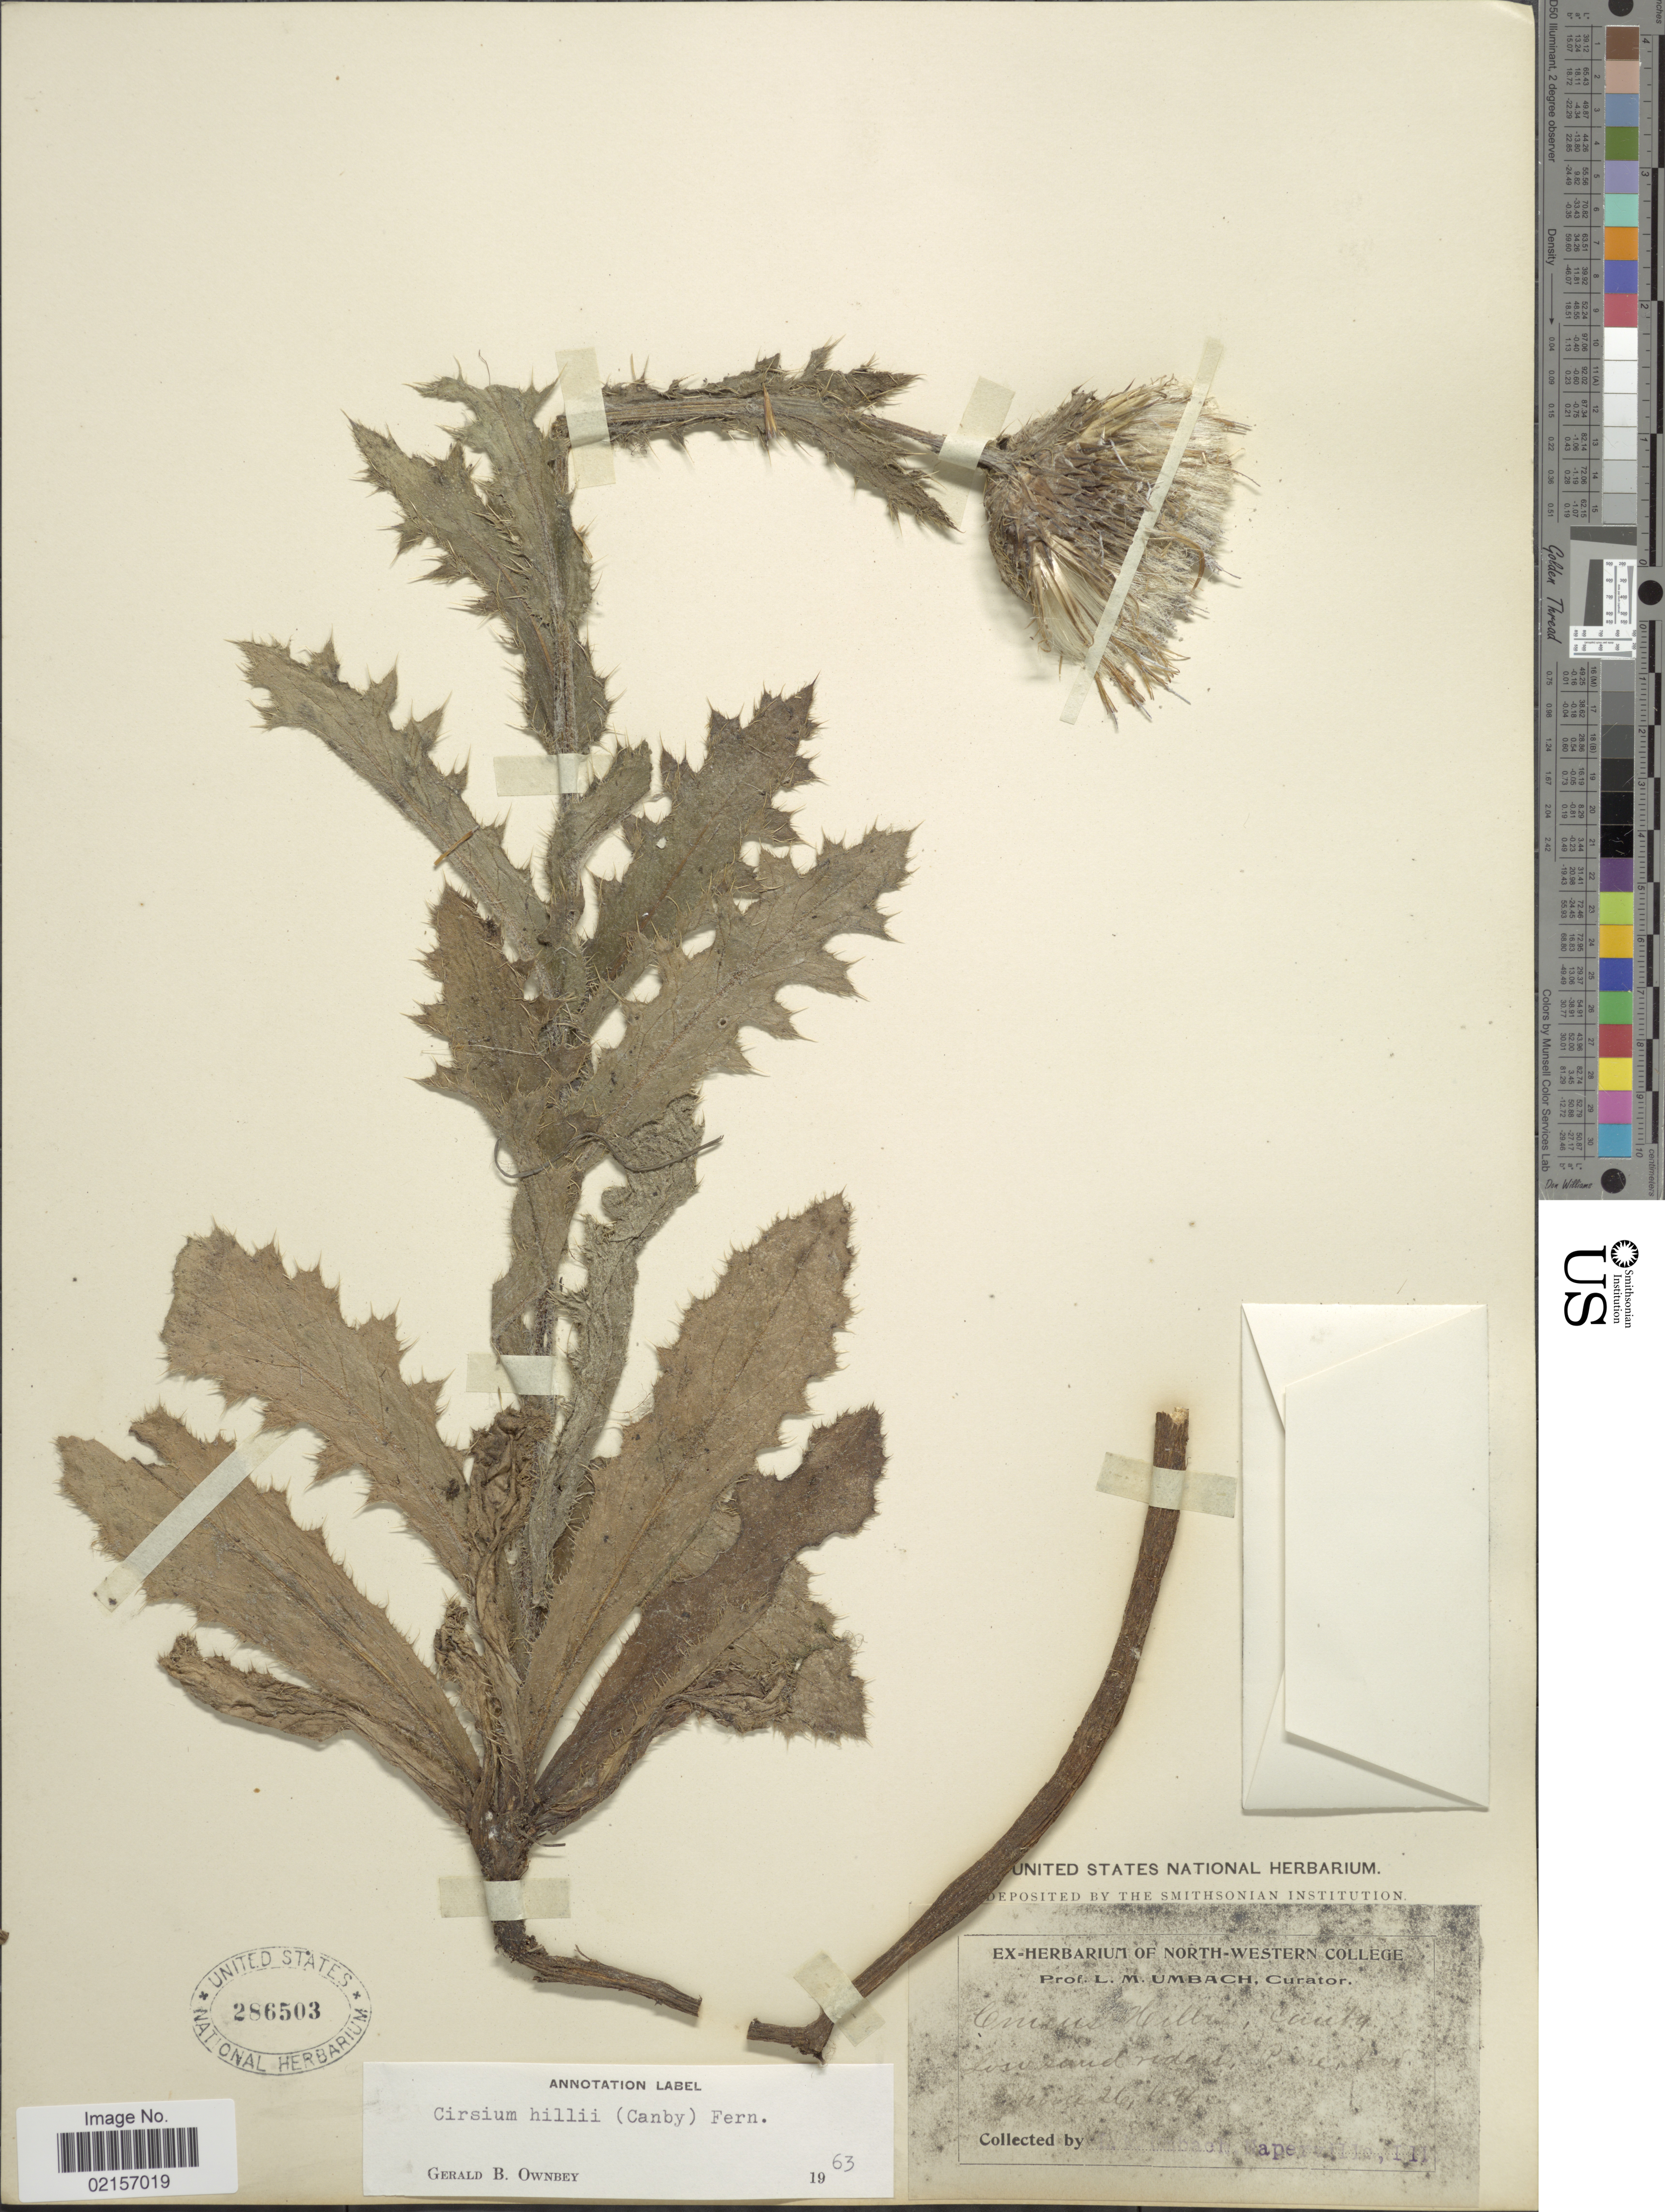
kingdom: Plantae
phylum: Tracheophyta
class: Magnoliopsida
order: Asterales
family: Asteraceae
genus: Cirsium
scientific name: Cirsium pumilum var. hillii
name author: (Canby) B. Boivin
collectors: L. M. Umbach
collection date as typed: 11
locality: Low sand ridges [illegible text]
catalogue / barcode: US 286503